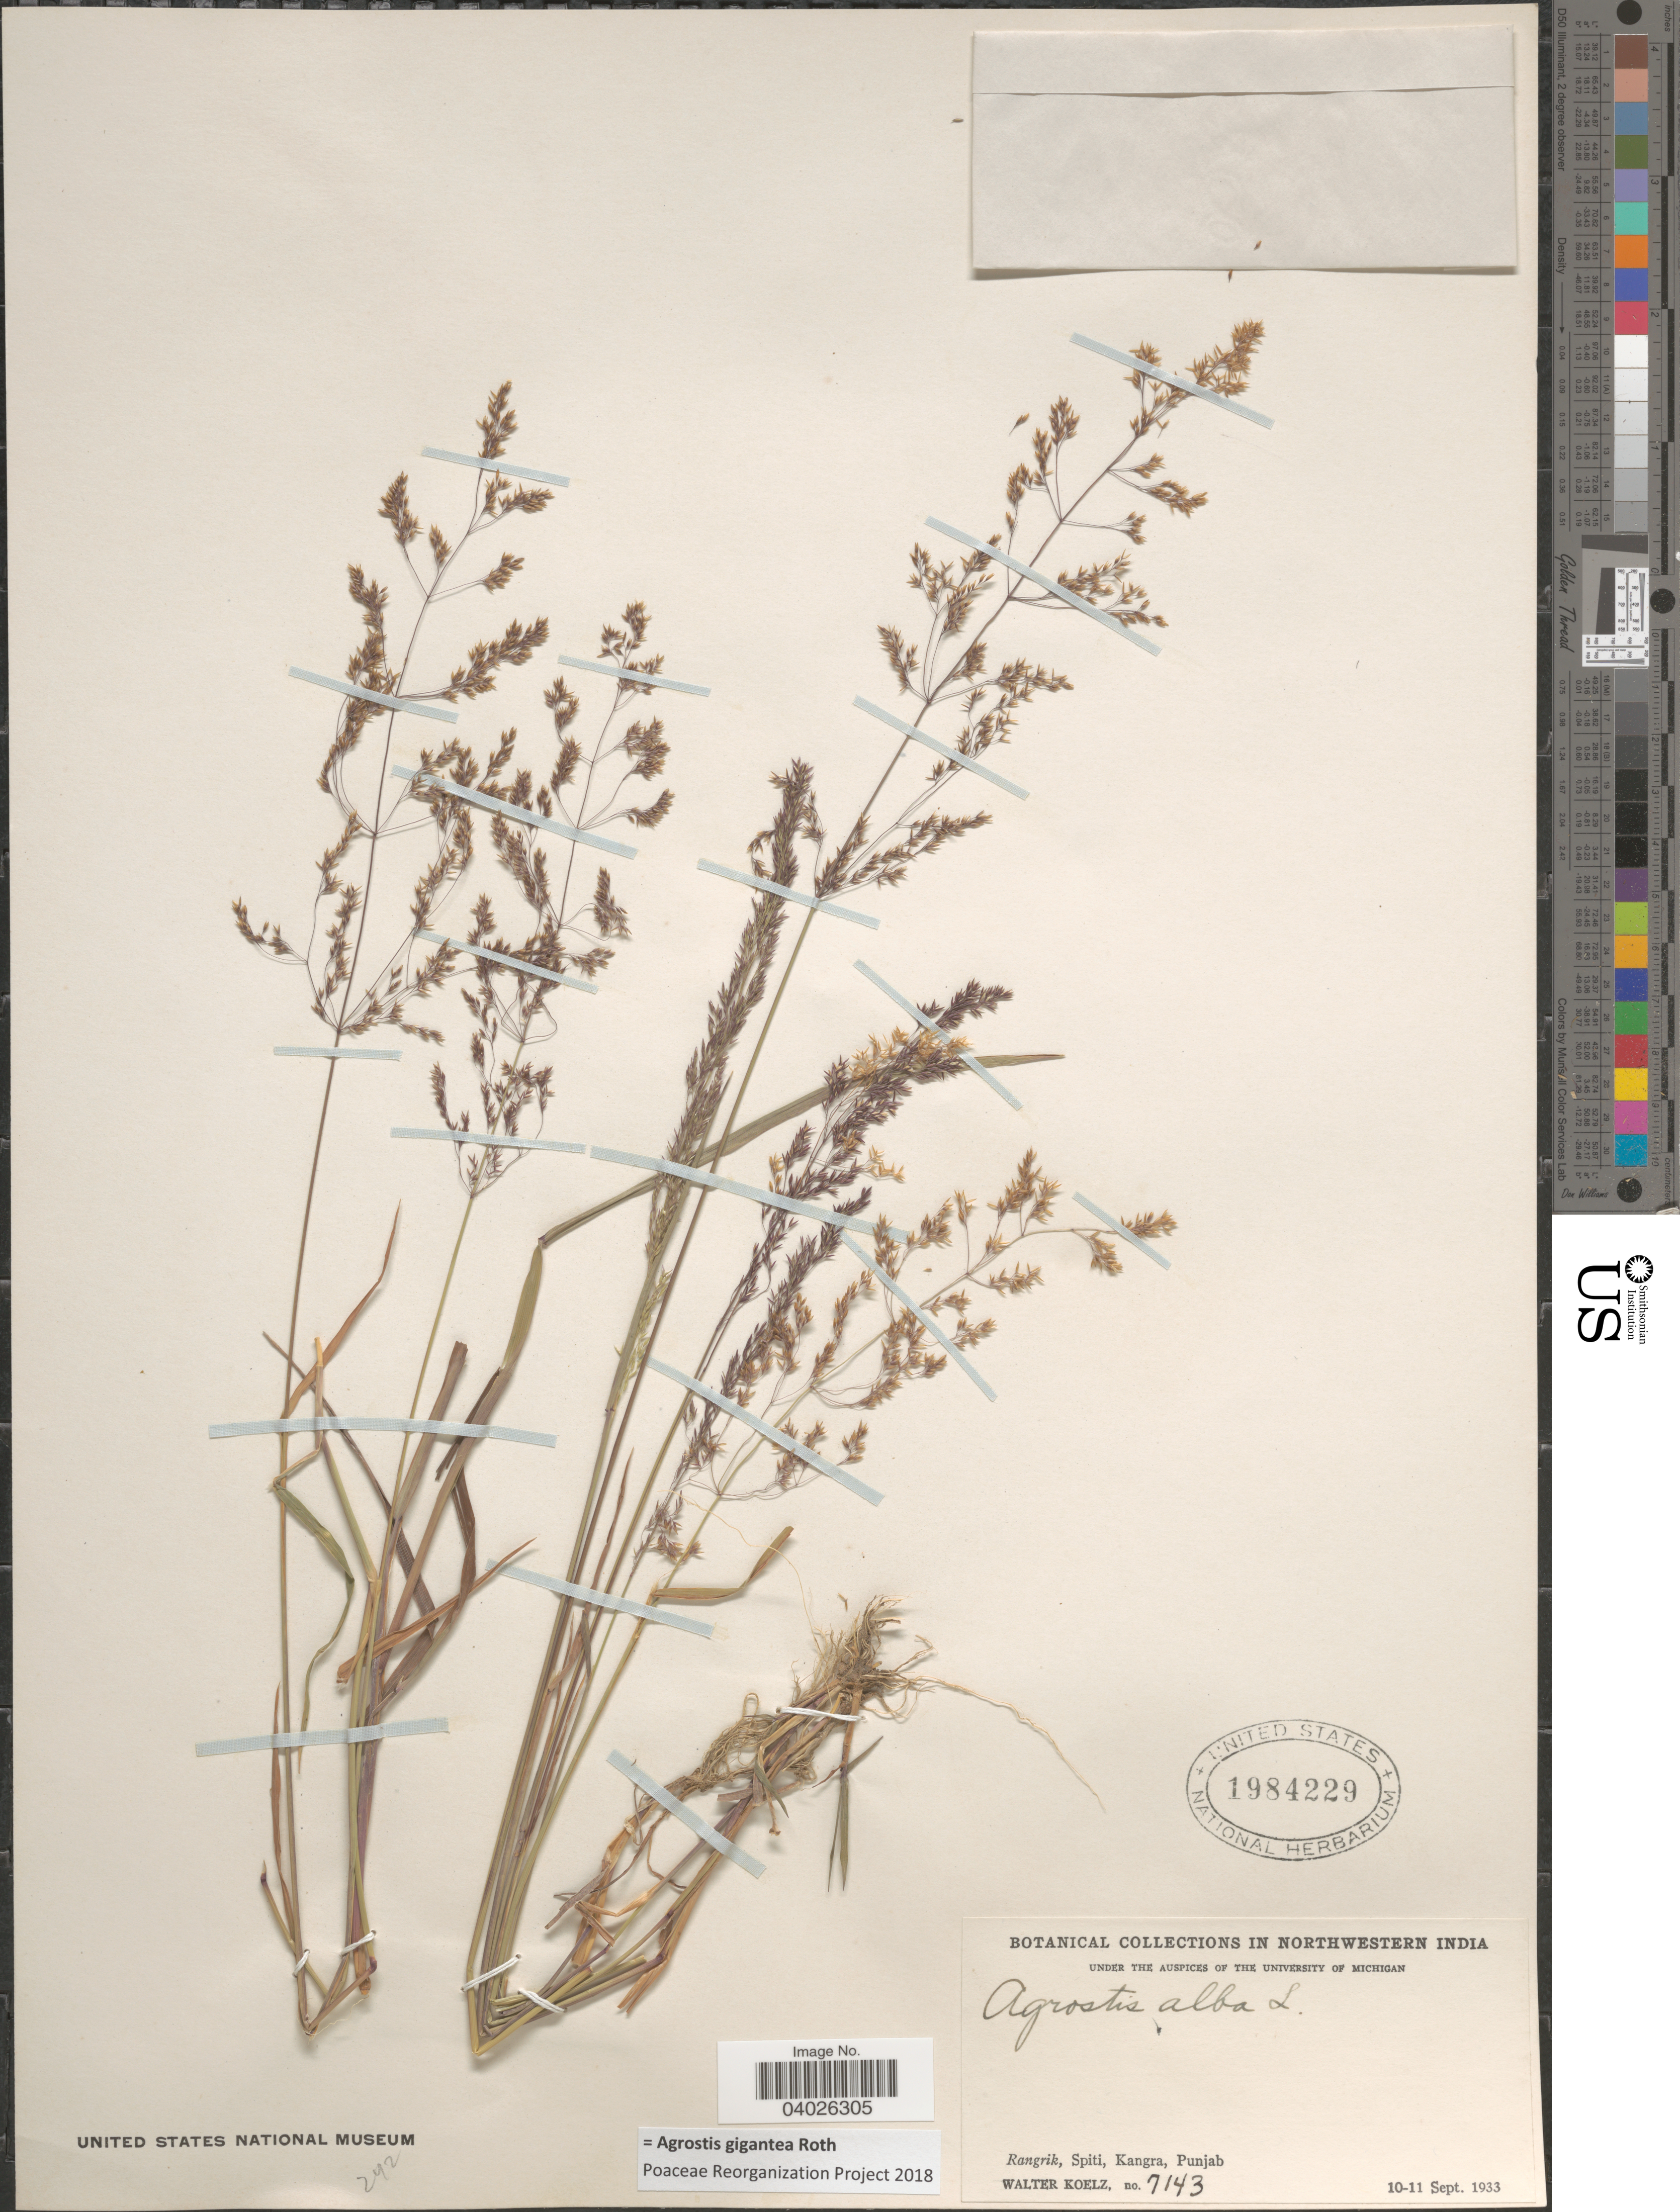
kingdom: Plantae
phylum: Tracheophyta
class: Liliopsida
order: Poales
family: Poaceae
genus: Agrostis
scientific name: Agrostis gigantea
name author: Roth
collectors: W. N. Koelz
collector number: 7143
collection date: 1933-09-10/1933-09-11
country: India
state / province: Punjab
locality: In Northwestern India. Rangrik, Spiti, Kangra.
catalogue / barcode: US 1984229